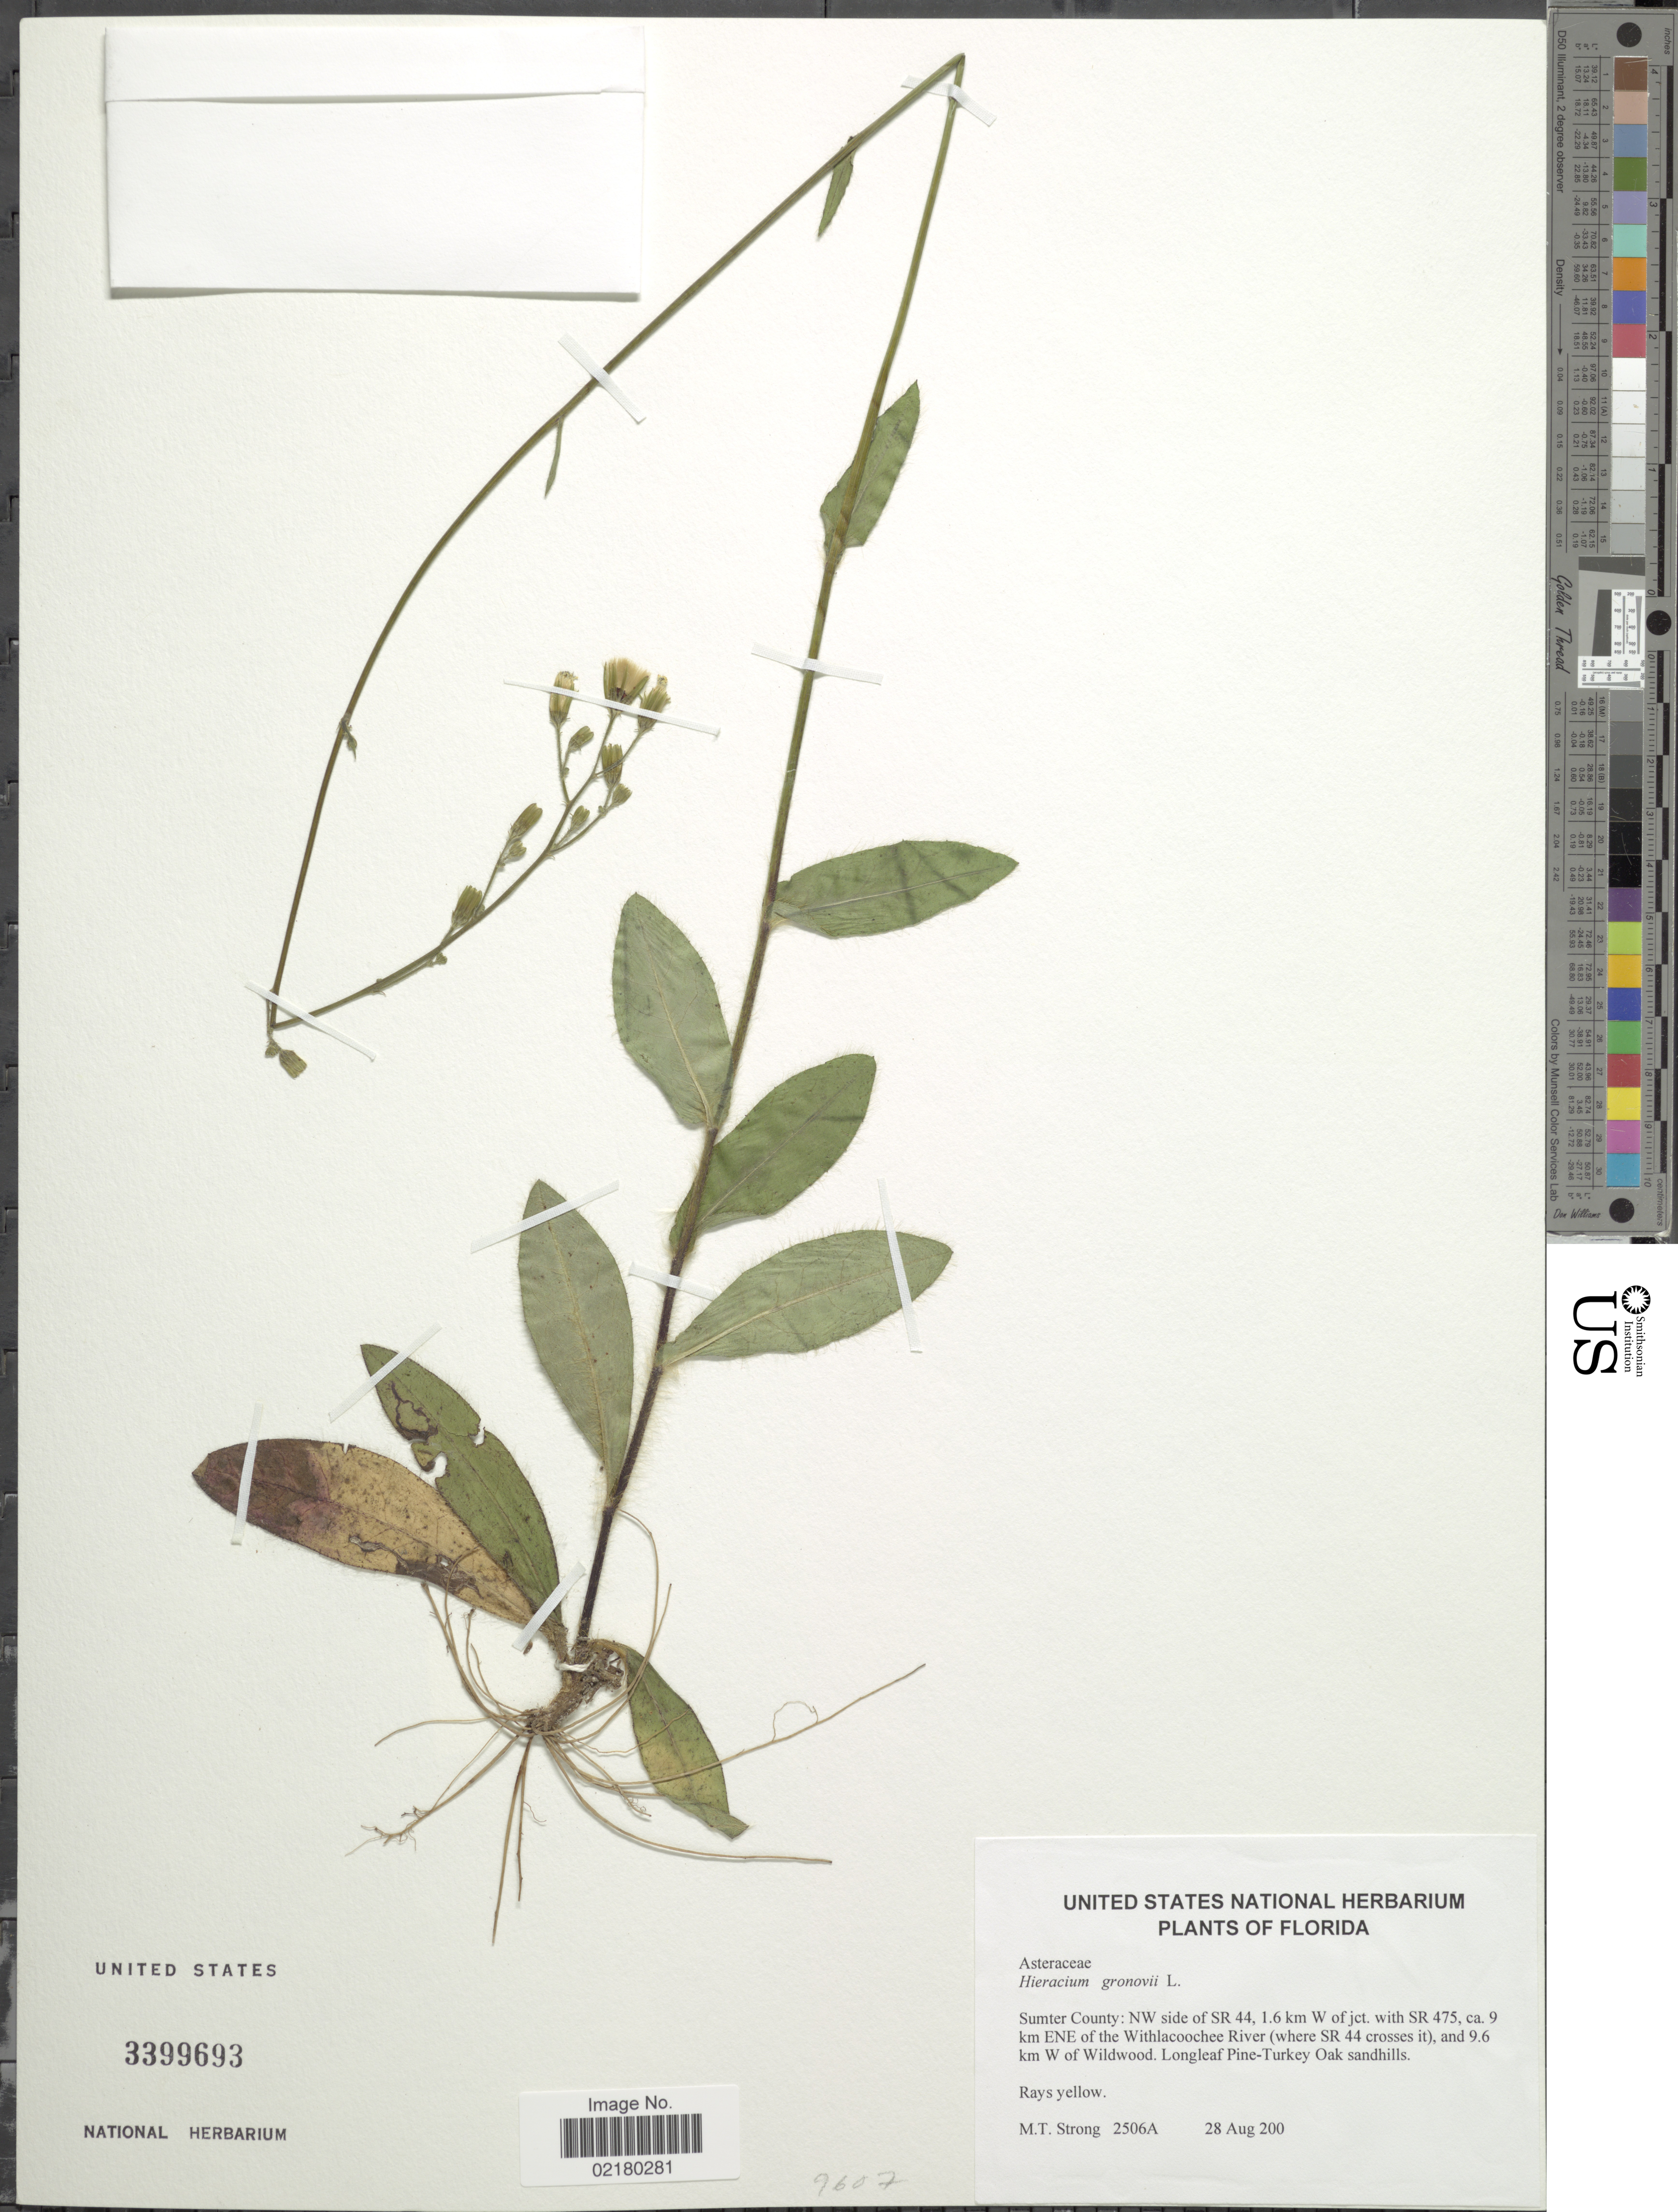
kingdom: Plantae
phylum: Tracheophyta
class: Magnoliopsida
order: Asterales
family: Asteraceae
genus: Hieracium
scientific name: Hieracium gronovii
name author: L.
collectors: M. T. Strong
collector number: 2506A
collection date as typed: Transcribed d/m/y: 28/8/200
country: United States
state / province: Florida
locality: Sumter County: NW side of RW 44, 1.6 km W of jct. with SR475, ca. 9 km ENE of the Withlacoochee River (where SR 44 crosses it), and 9.6 km W of Wildwood, Longleaf Pine-Turkey oak sandhills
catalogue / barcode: US 3399693